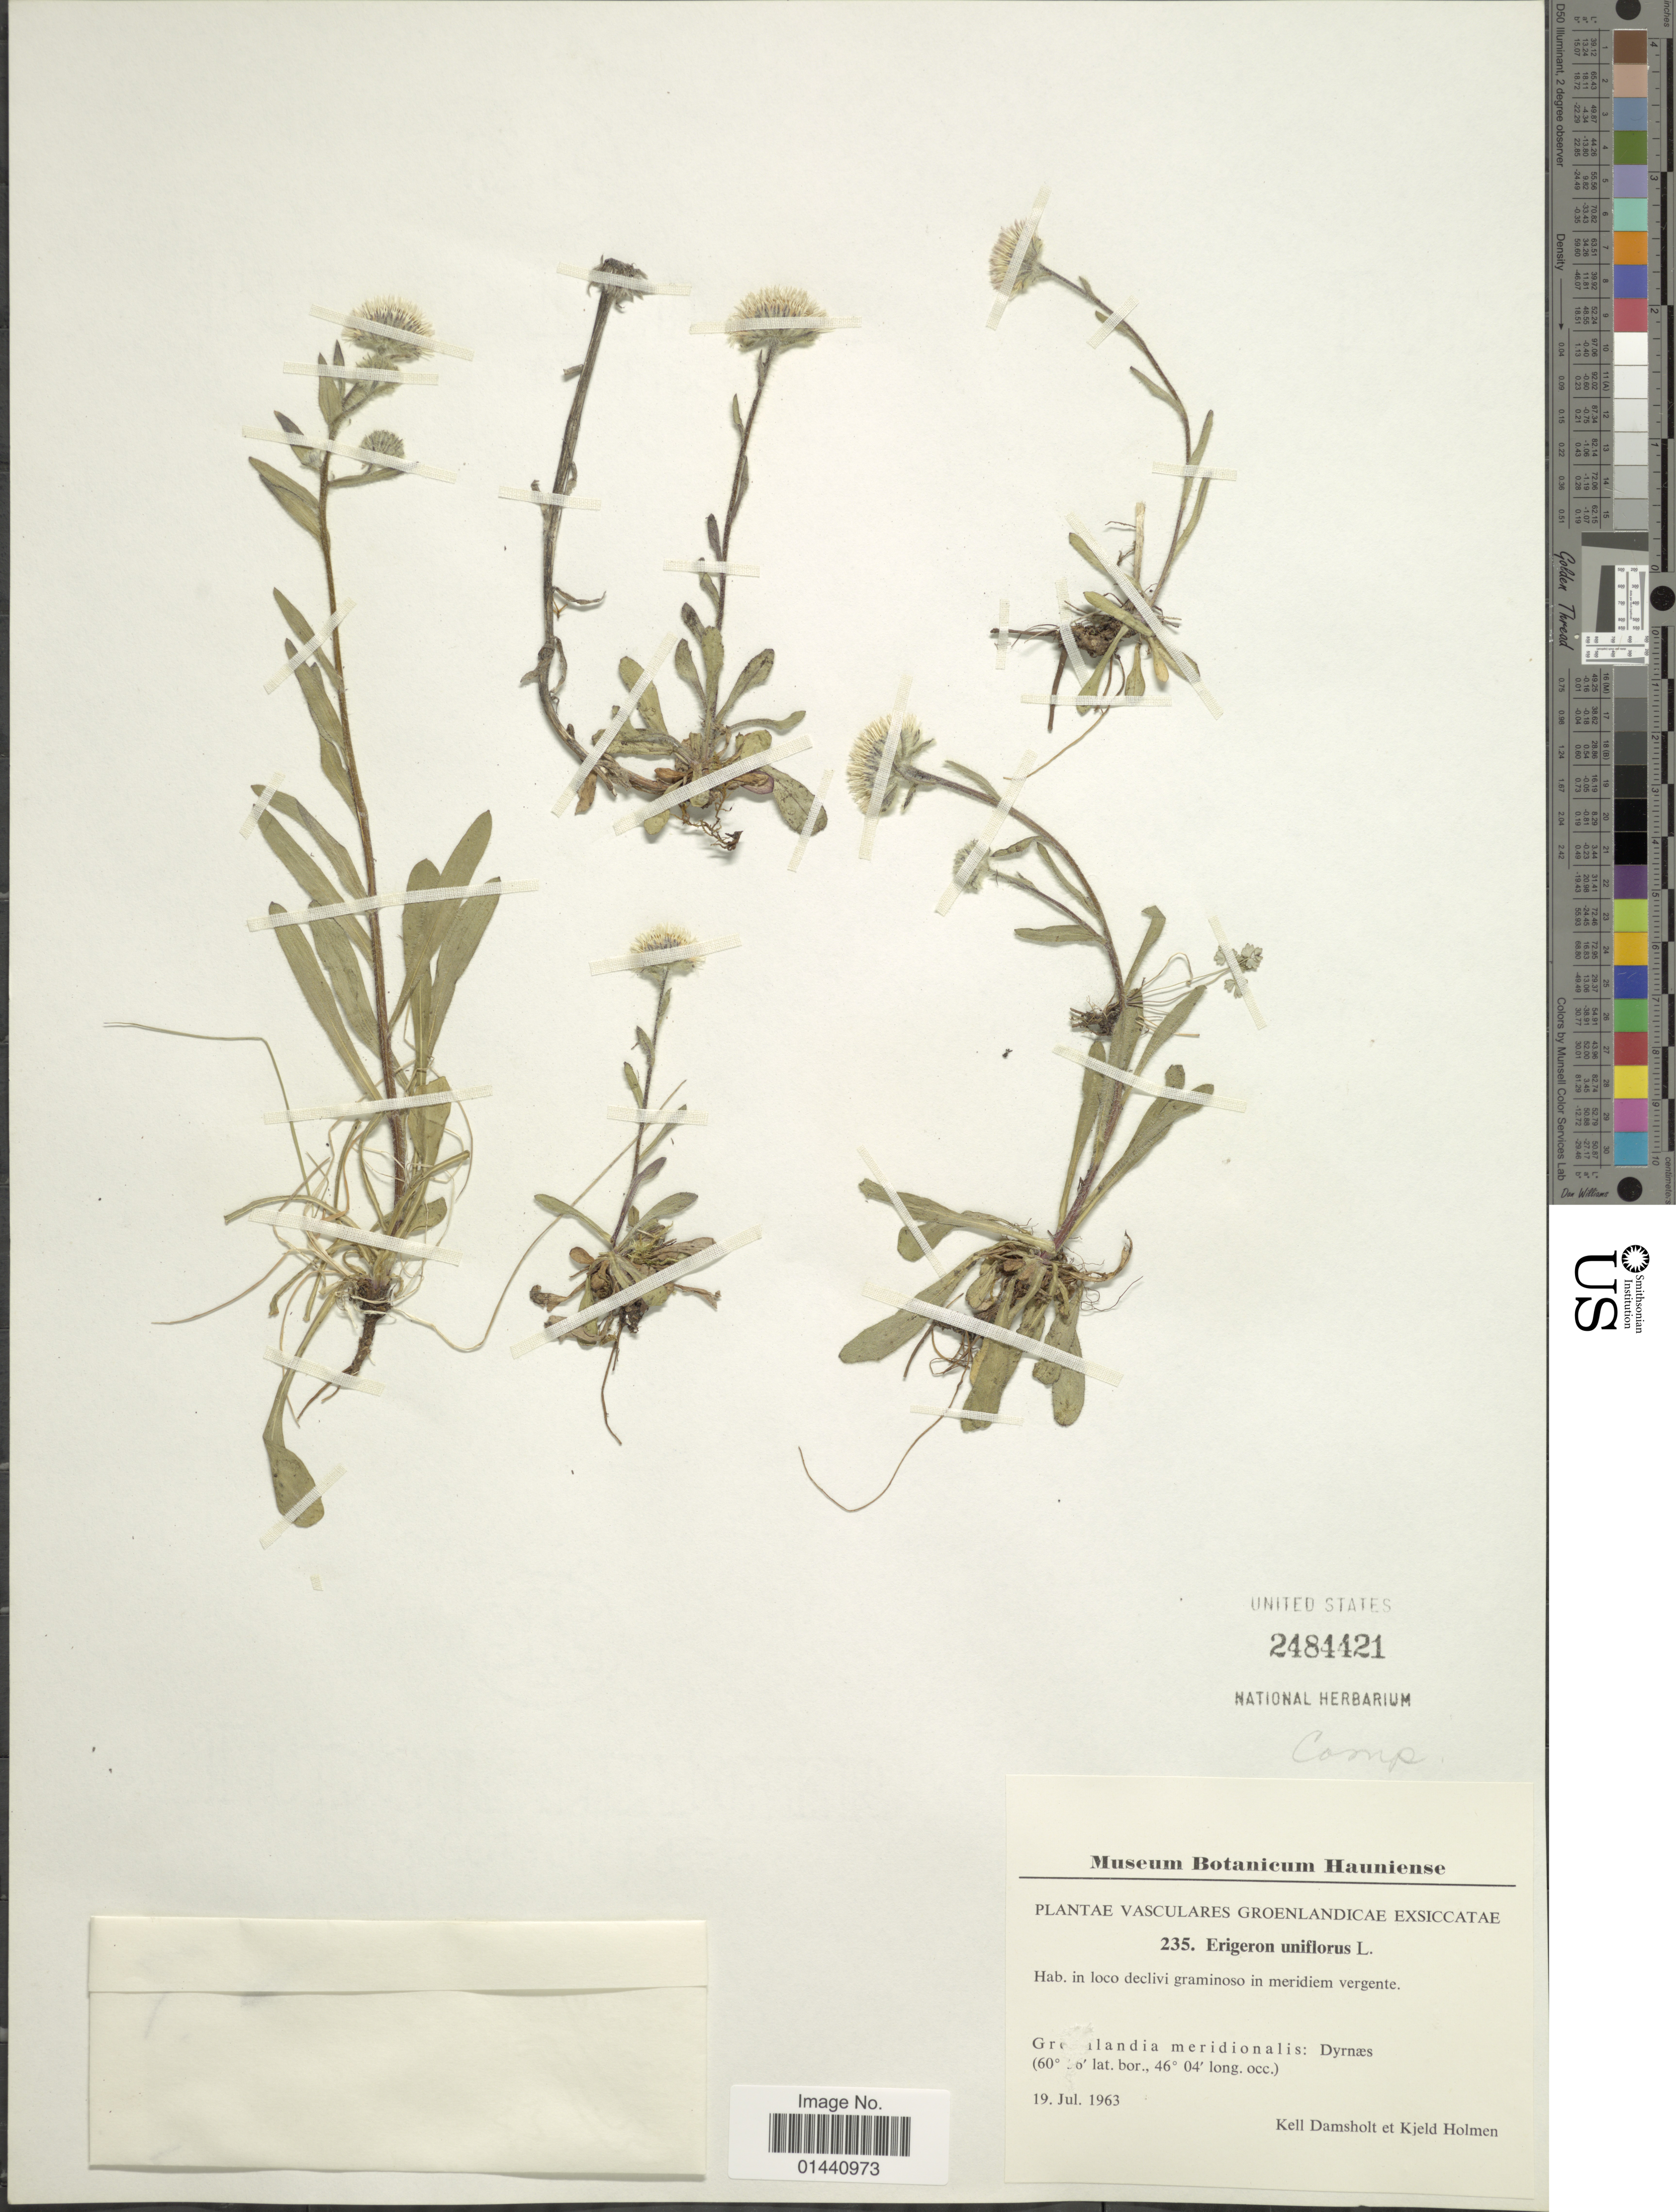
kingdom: Plantae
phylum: Tracheophyta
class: Magnoliopsida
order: Asterales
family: Asteraceae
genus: Erigeron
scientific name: Erigeron eriocephalus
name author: J. Vahl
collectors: K. Damsholt & K. A. Holmen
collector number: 235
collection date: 1963-07-19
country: Greenland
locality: Greenlandia meridionalis: Dyrnæs.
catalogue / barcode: US 2484421